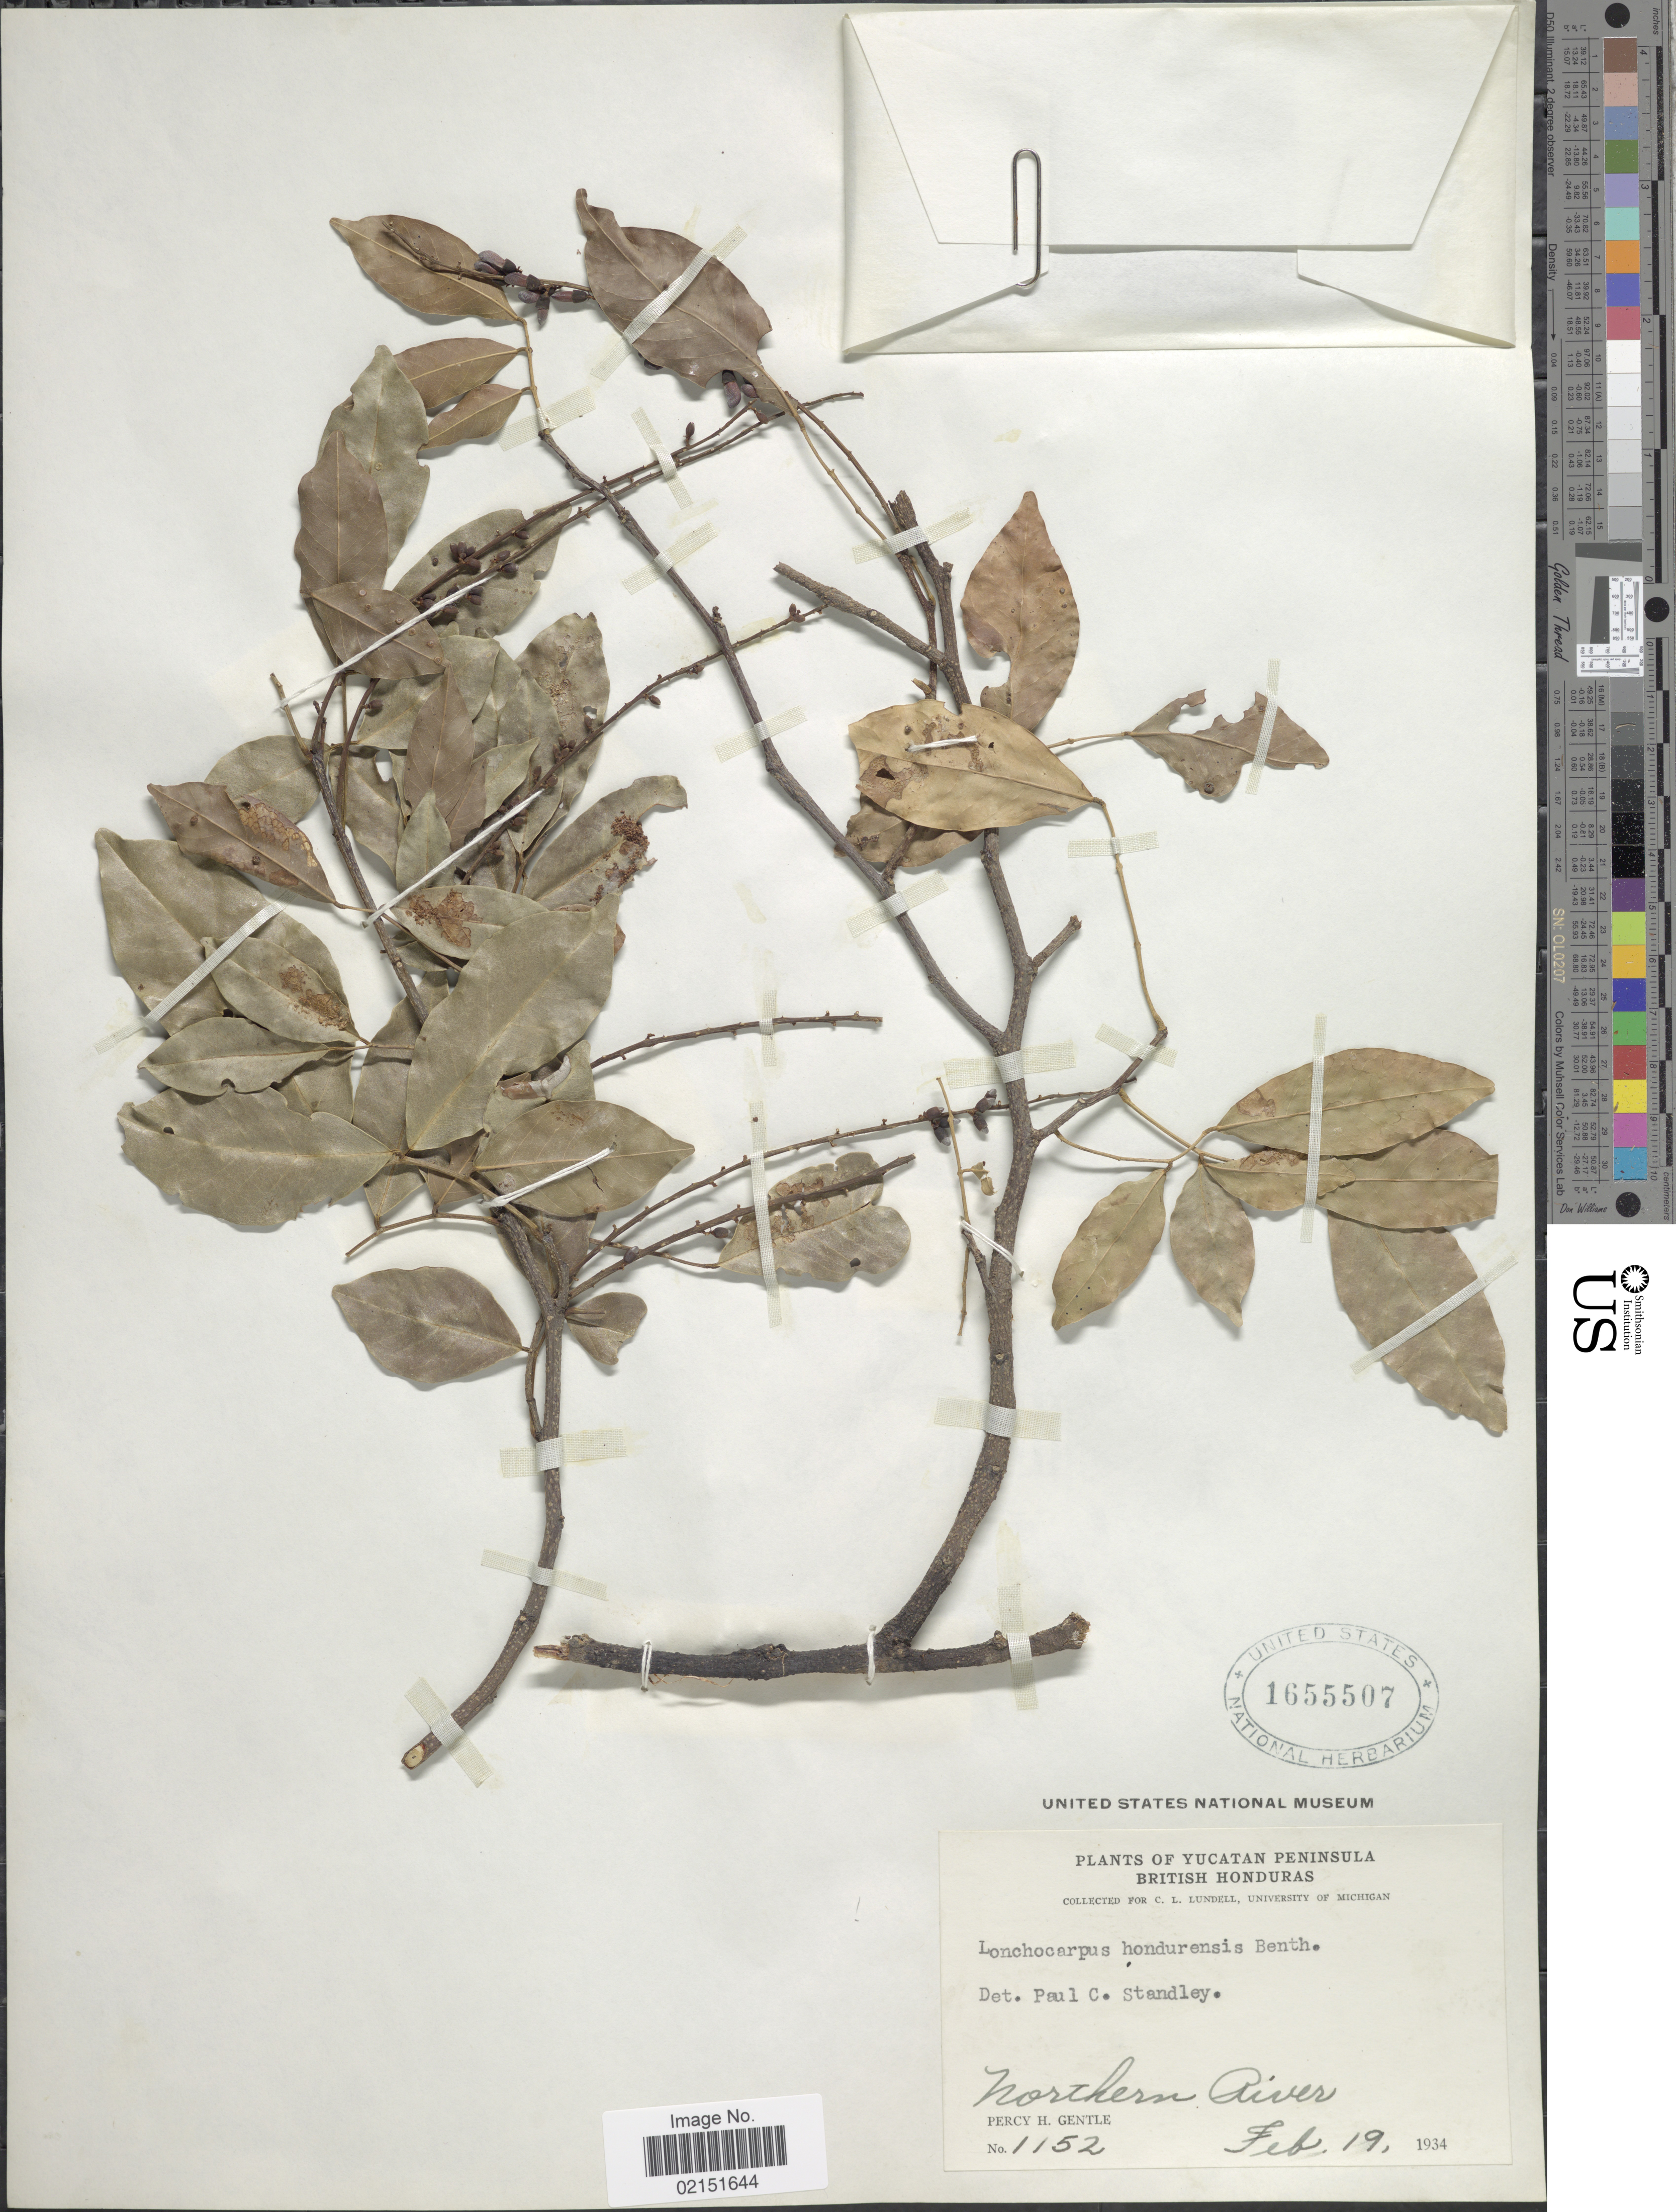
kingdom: Plantae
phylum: Tracheophyta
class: Magnoliopsida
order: Fabales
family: Fabaceae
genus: Lonchocarpus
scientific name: Lonchocarpus hondurensis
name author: Benth.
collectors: P. H. Gentle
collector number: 1152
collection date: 1934-02-19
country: Belize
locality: Yucatan Peninsula. British Honduras. Northern River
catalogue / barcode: US 1655507